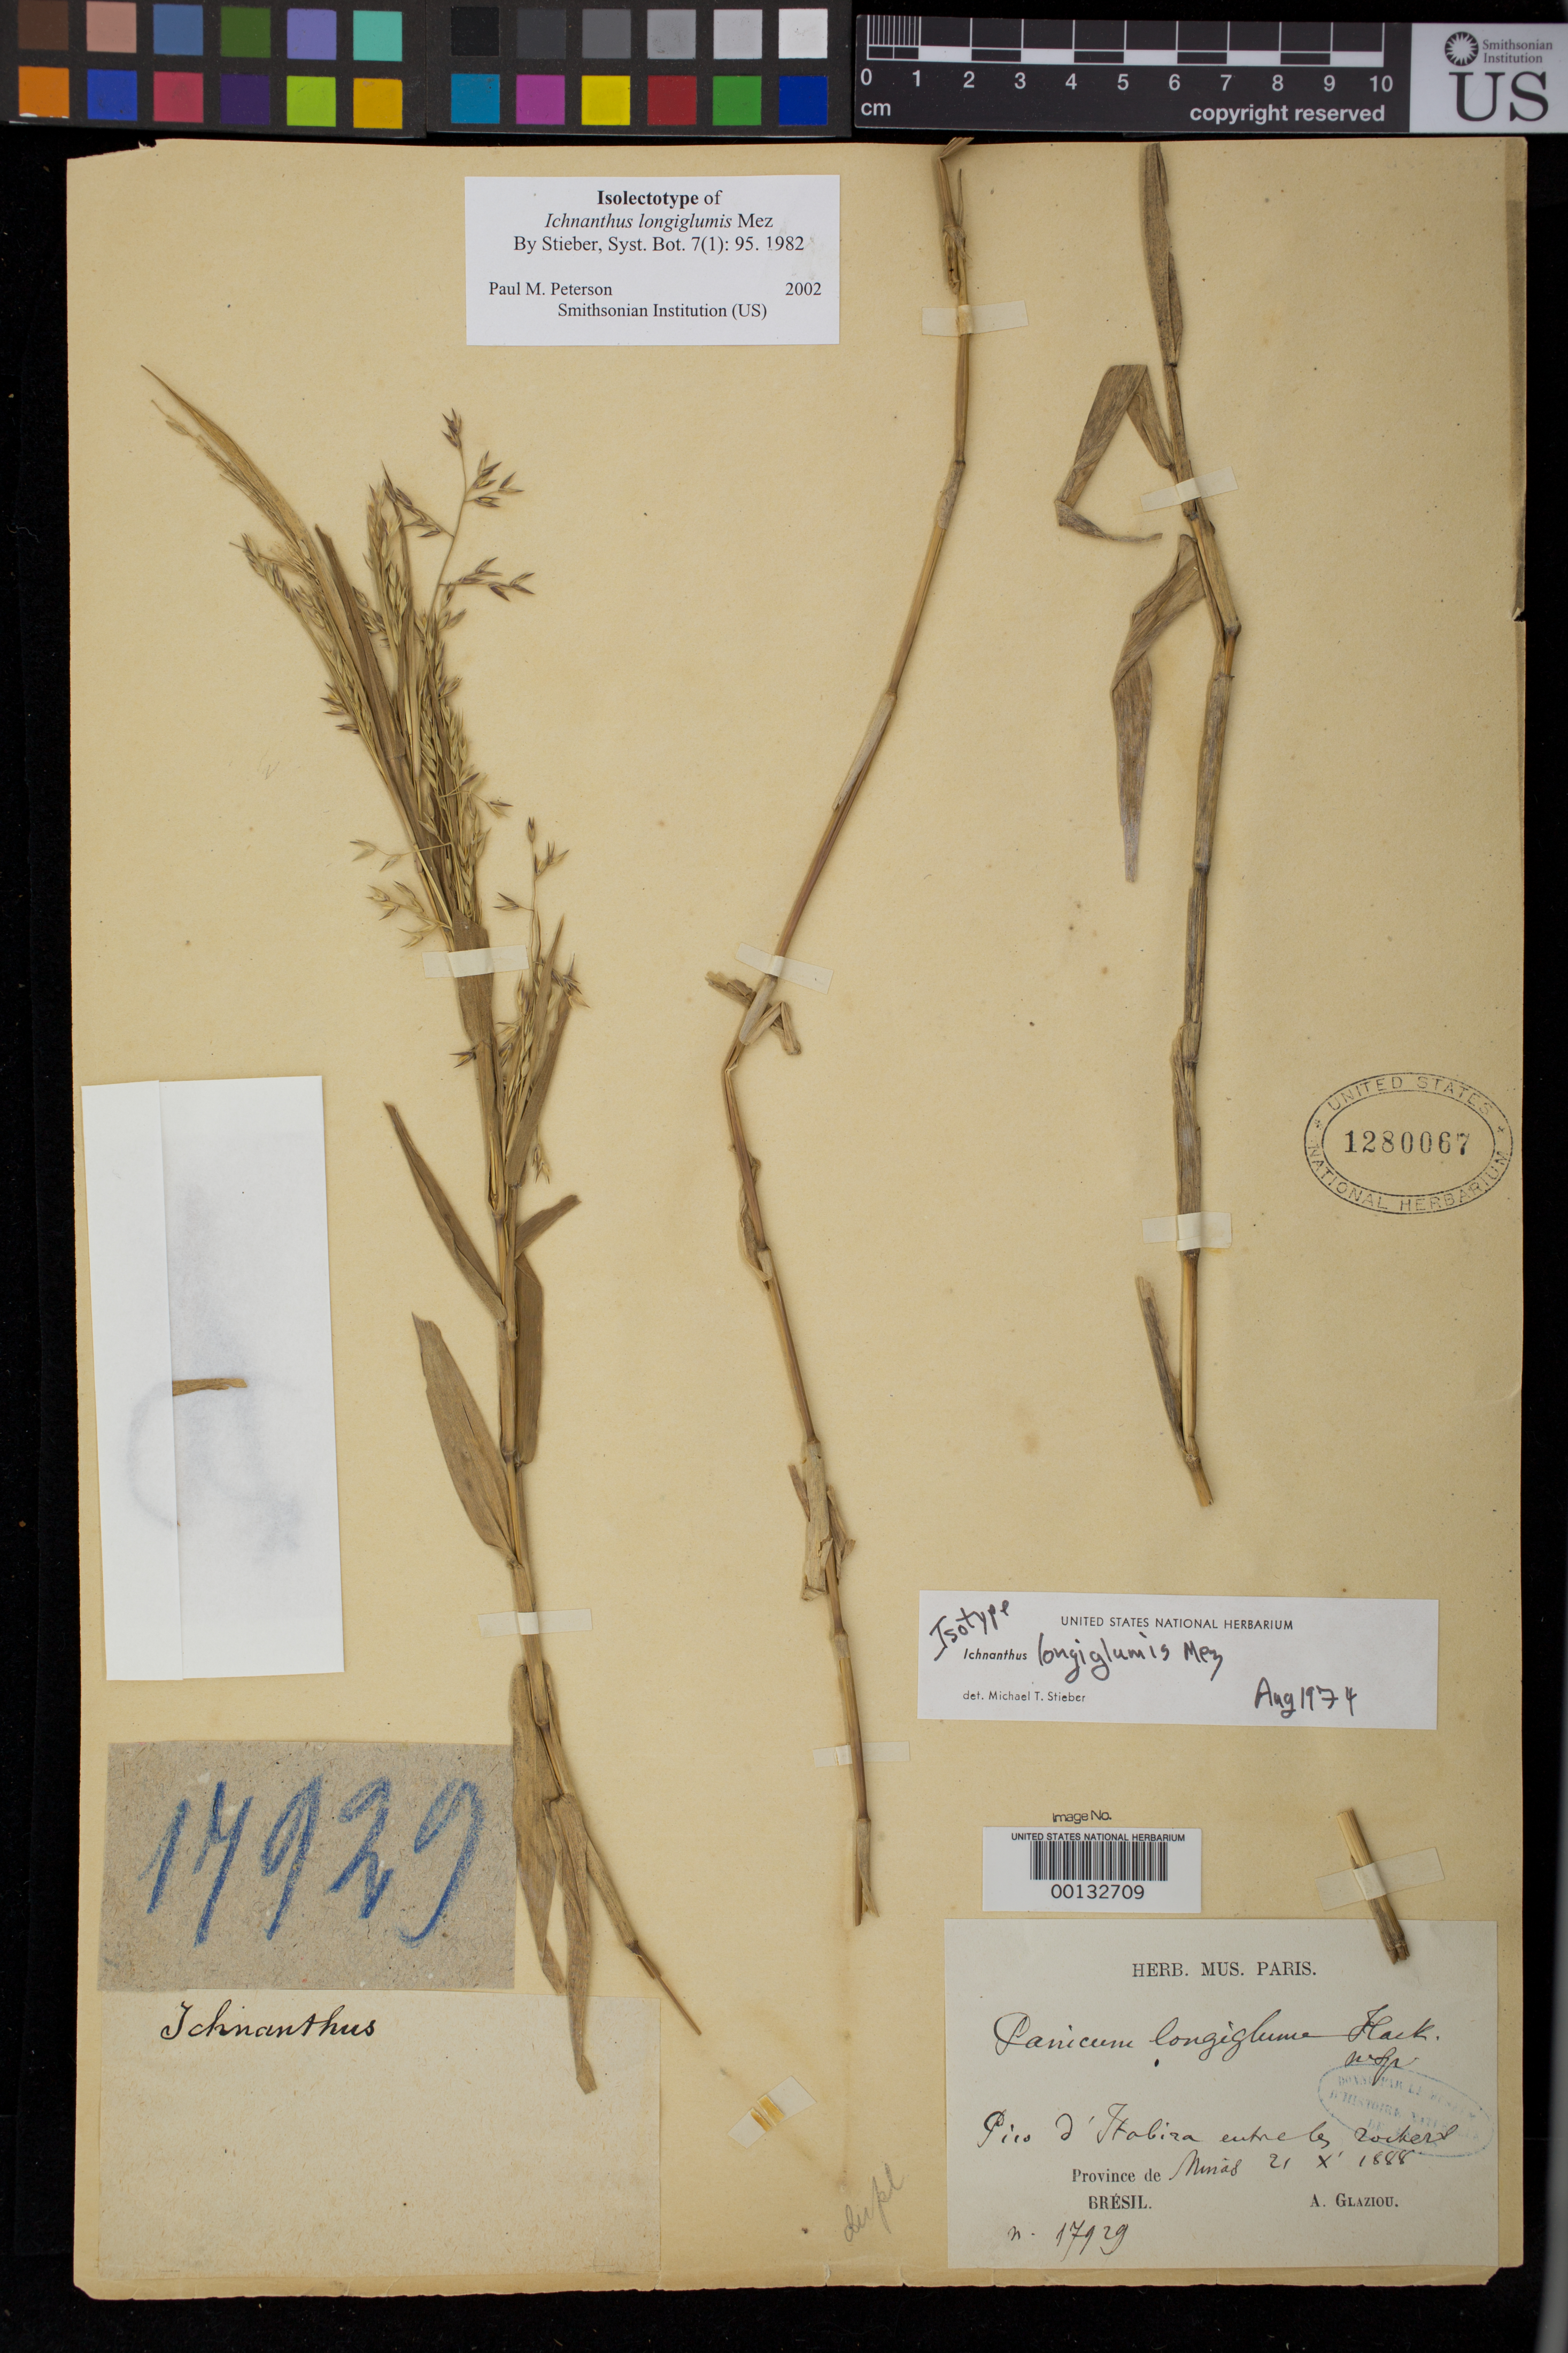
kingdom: Plantae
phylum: Tracheophyta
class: Liliopsida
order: Poales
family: Poaceae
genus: Ichnanthus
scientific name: Ichnanthus longiglumis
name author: Mez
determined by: Peterson, Paul M., (BOT), Smithsonian Institution - National Museum of Natural History (UNITED STATES)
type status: Isolectotype; Isosyntype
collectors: A. F. M. Glaziou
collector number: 17929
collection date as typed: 21 Oct 1888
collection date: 1888-10-21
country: Brazil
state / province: Minas Gerais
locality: Pico d'Itabira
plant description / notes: Note: although all US sheets of Glaziou 17929 are cited & annotated "isolectotype", different sheets bear 2 different localities: Minas Gerais & Rio de Janeiro. Steiber cites the lectotype (B) as "Brazil, Rio de Janeiro, Pico de Itabira, among rocks, 21 Dec 1888, Glaziou 17929". [But note that Itabira is in Minas Gerais, not Rio de Janeiro.] The only US sheet with a collection date (USNH 1280067) has a different collection date (21 Oct. 1888) than the date cited for the lectotype.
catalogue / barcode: US 1280067